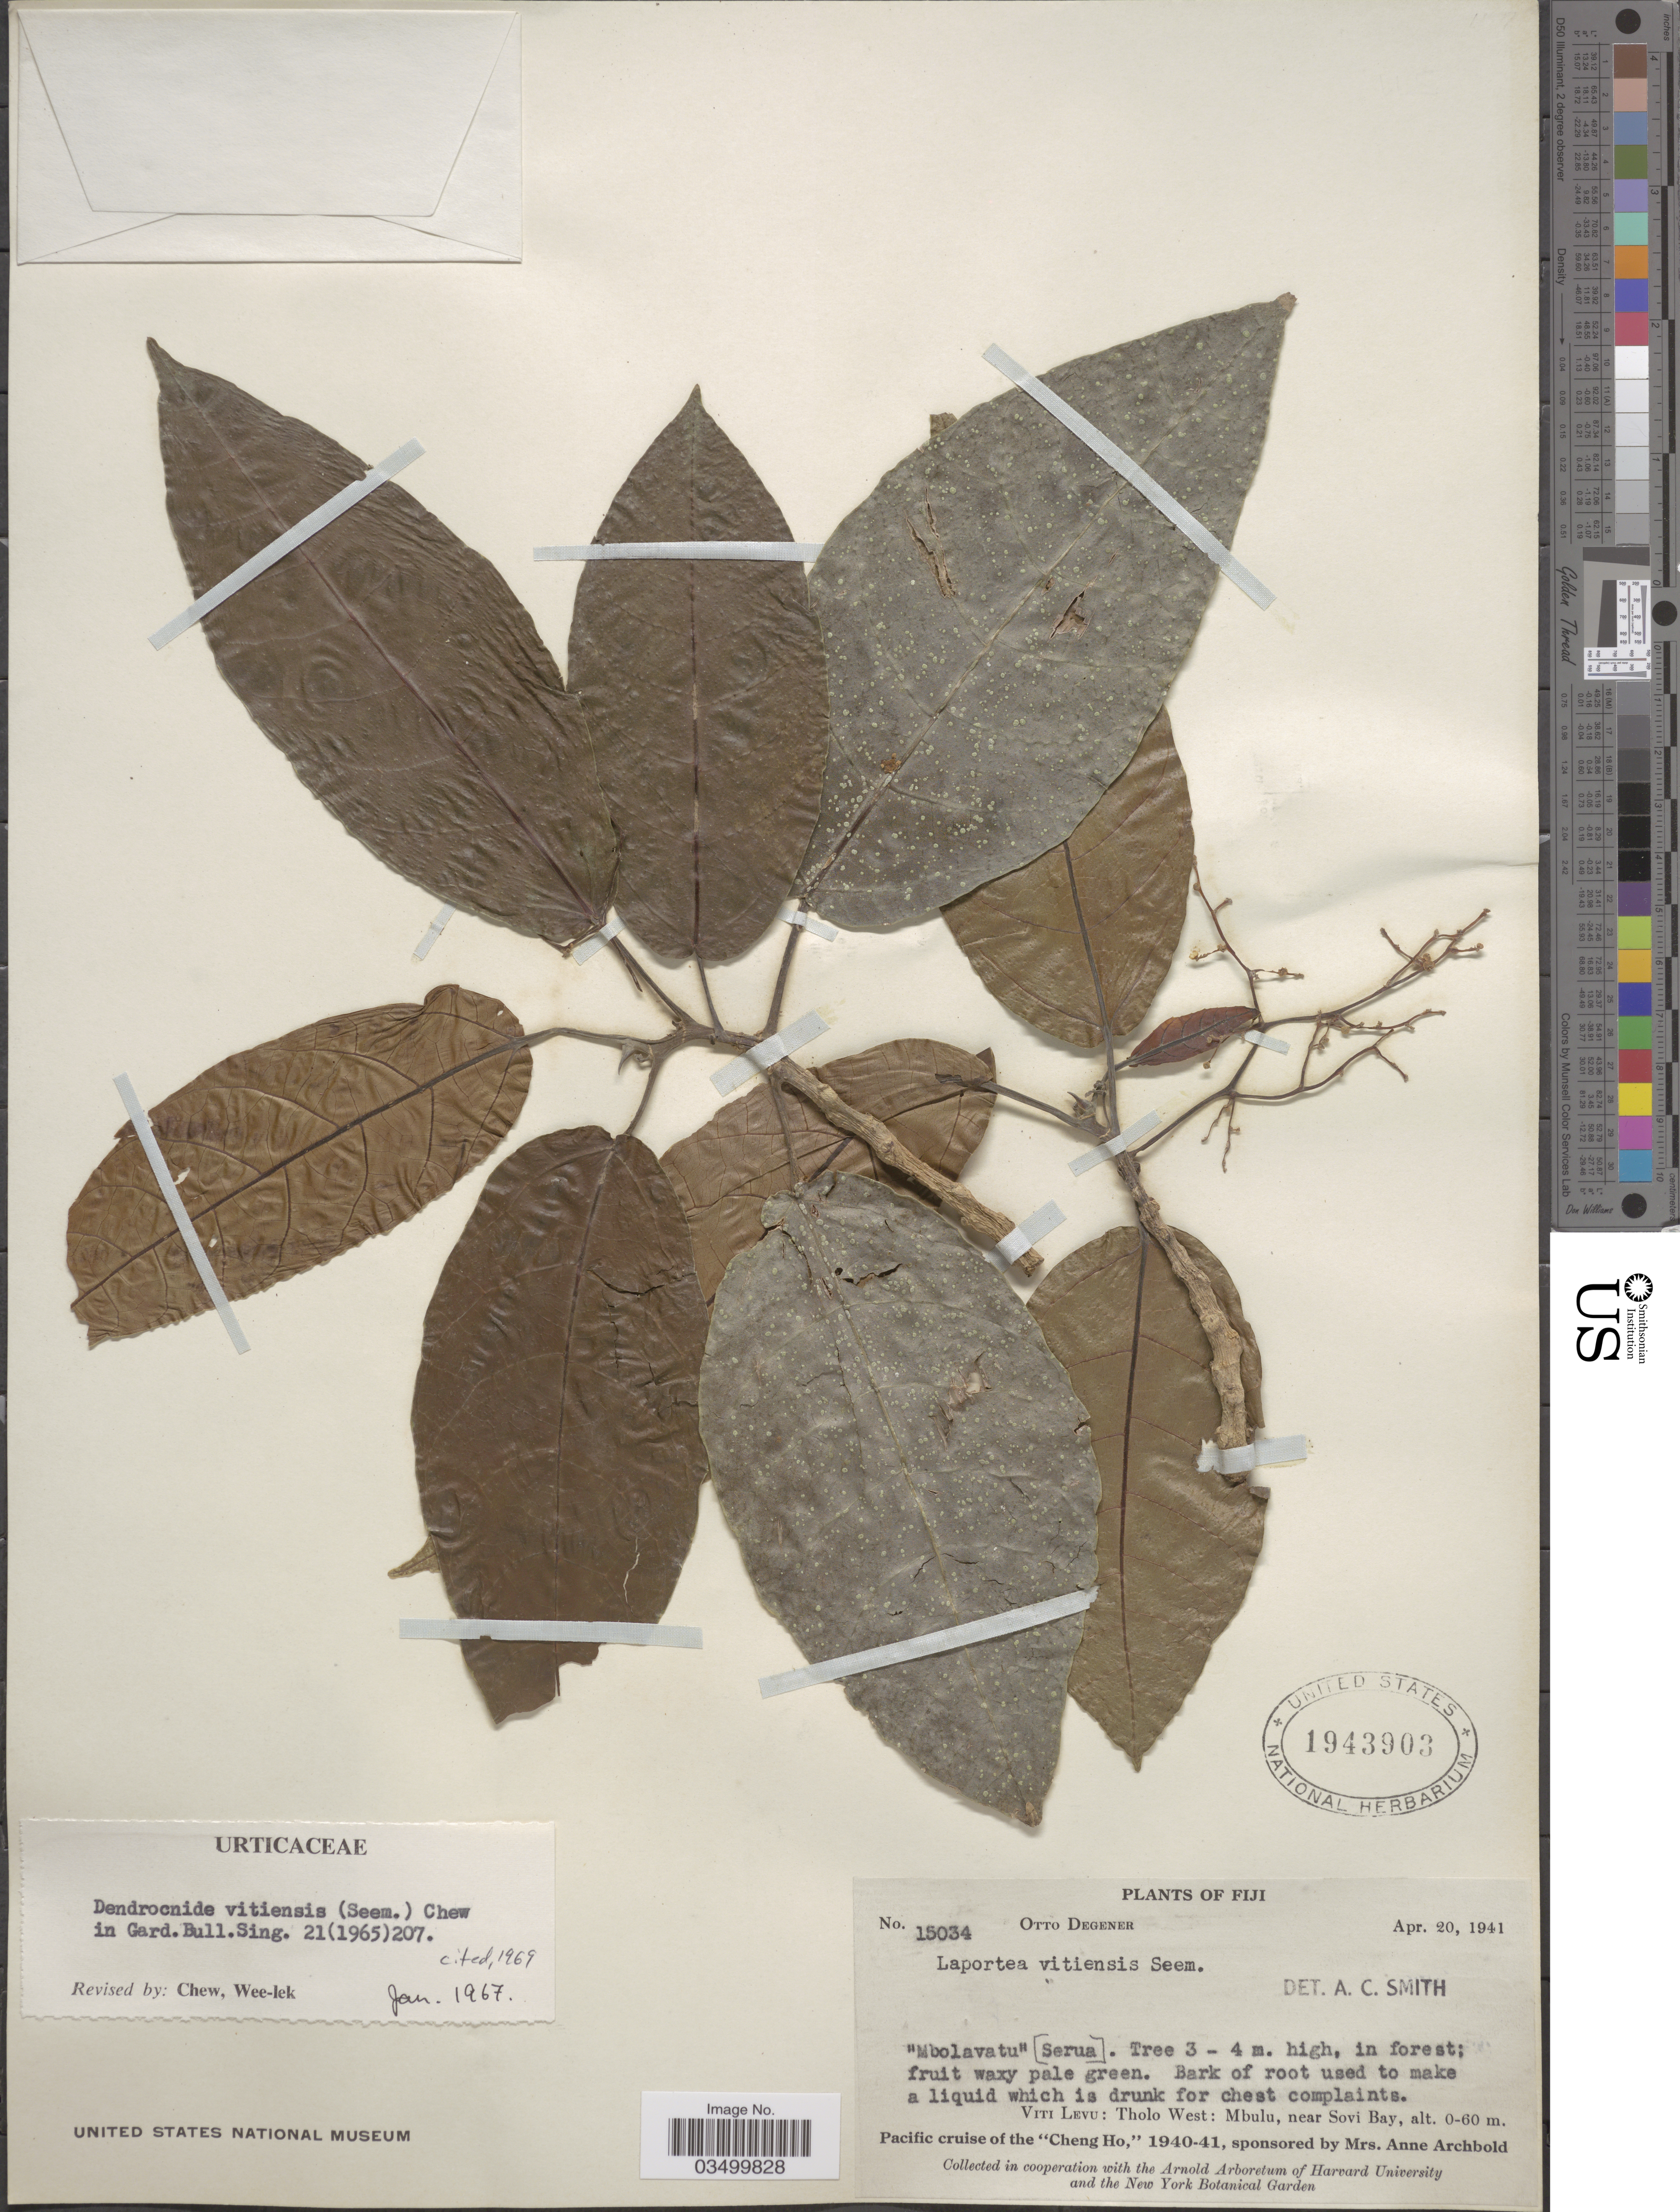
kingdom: Plantae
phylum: Tracheophyta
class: Magnoliopsida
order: Rosales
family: Urticaceae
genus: Dendrocnide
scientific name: Dendrocnide vitiensis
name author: (Seem.) Chew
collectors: O. Degener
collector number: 15034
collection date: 1941-04-20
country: Fiji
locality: Viti Levu: Tholo West: Mbulu, near Sovi Bay.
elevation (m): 0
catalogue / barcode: US 1943903